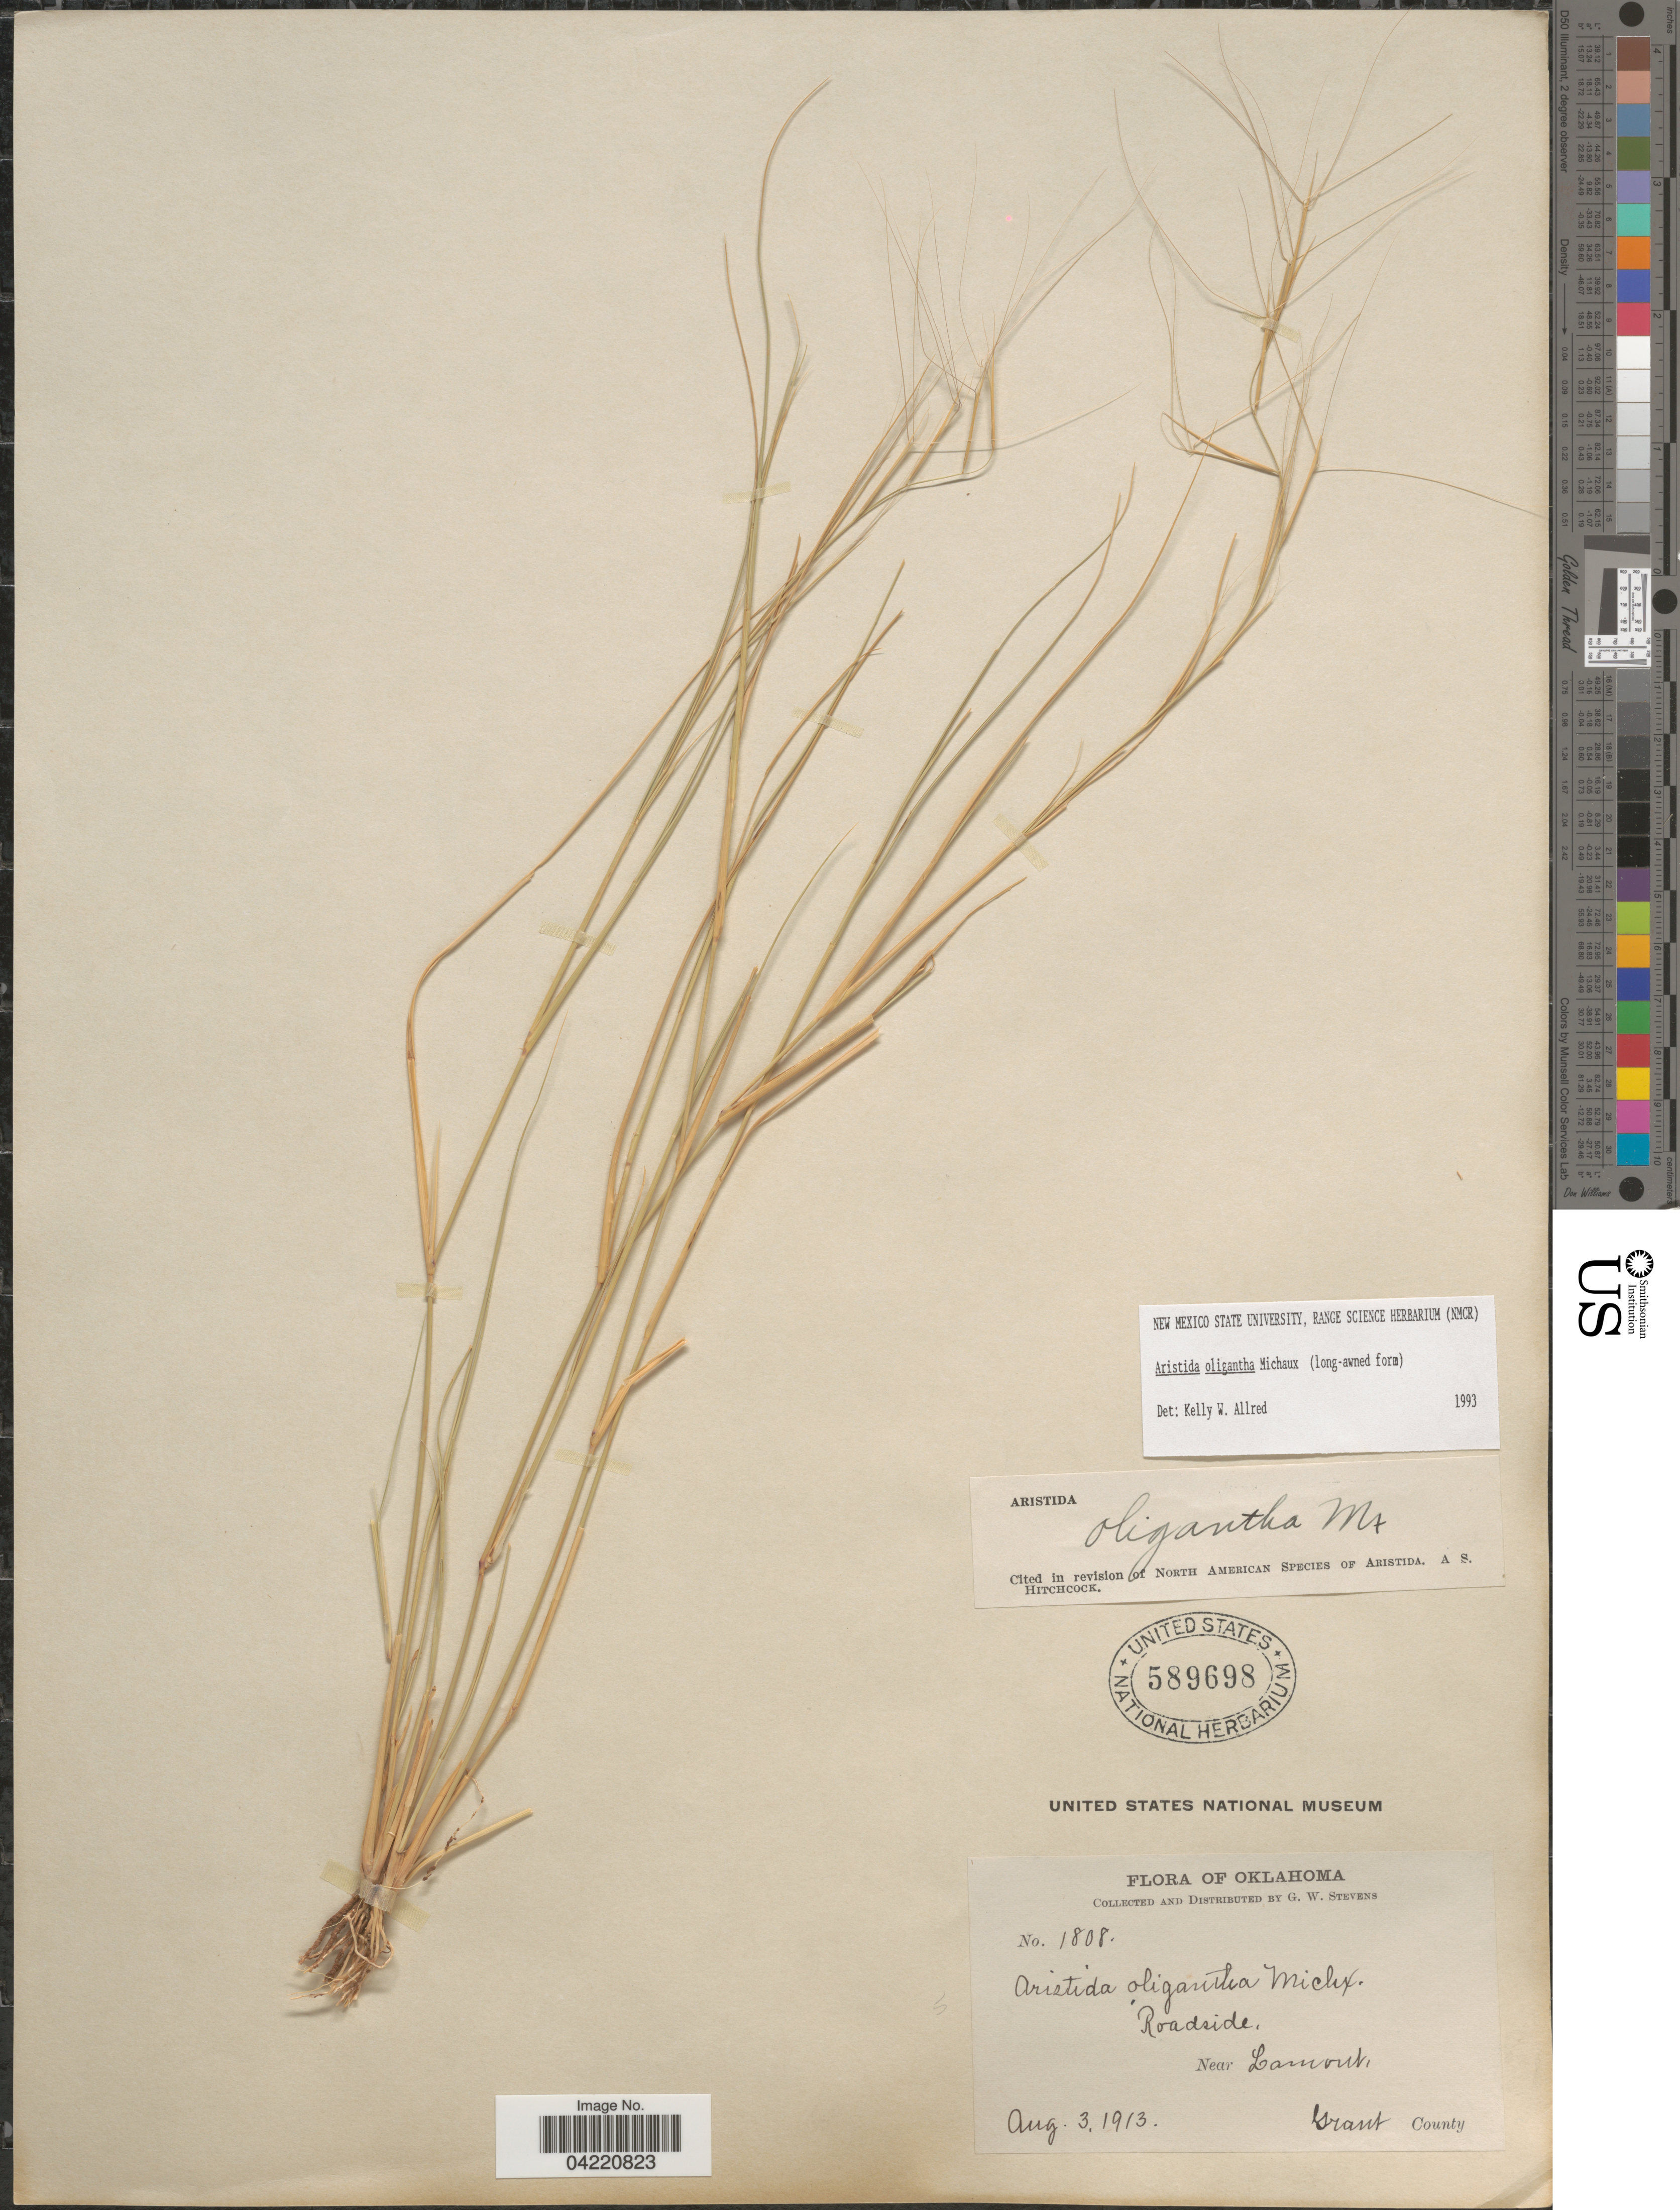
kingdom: Plantae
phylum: Tracheophyta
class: Liliopsida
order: Poales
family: Poaceae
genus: Aristida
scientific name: Aristida oligantha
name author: Michx.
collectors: G. W. Stevens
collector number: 1808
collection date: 1913-08-03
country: United States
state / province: Oklahoma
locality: Roadside. Near Lamont, Grant County.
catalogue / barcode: US 589698